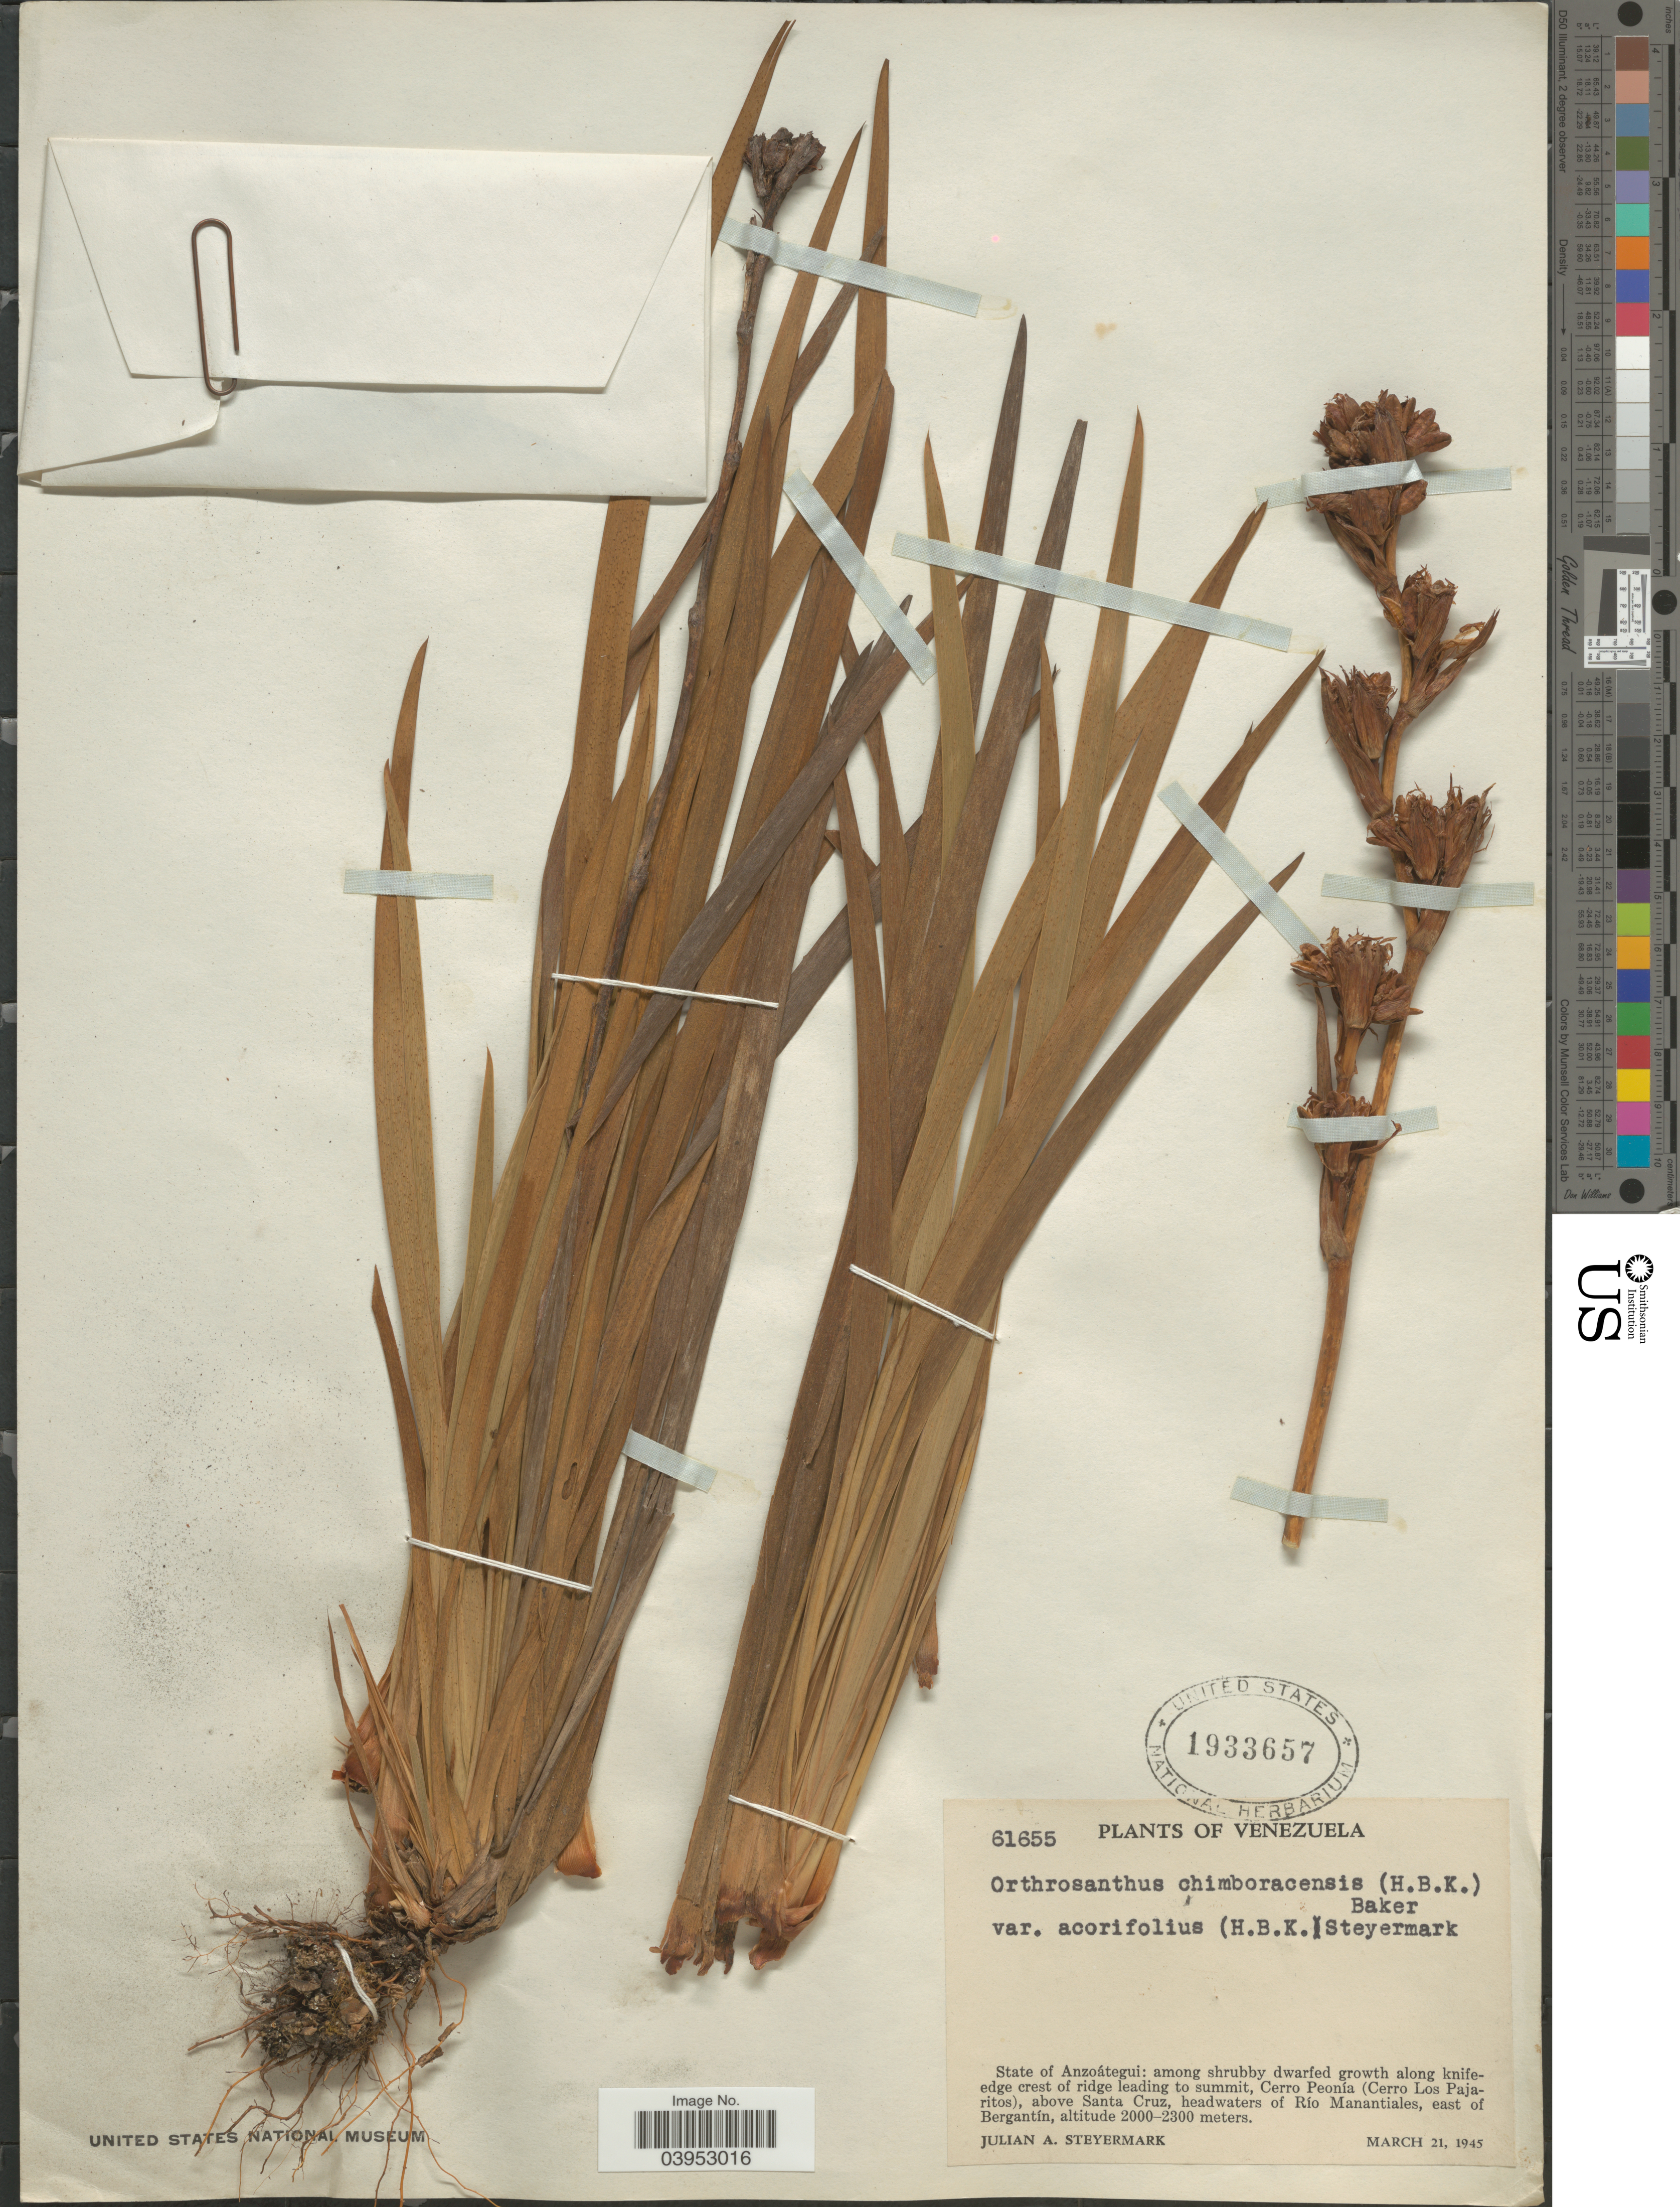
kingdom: Plantae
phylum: Tracheophyta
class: Liliopsida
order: Asparagales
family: Iridaceae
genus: Orthrosanthus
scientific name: Orthrosanthus chimboracensis var. acorifolius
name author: (Kunth) Steyerm.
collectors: J. Steyermark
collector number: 61655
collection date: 1945-03-21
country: Venezuela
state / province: Anzoategui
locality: Among shrubby dwarfed growth along knifeedge crest of ridge leading to summit, Cerro Peonía (Cerro Los Pajaritos), above Santa Cruz, headwaters of Río Manantiales, east of Bergantín.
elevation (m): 2000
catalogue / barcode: US 1933657